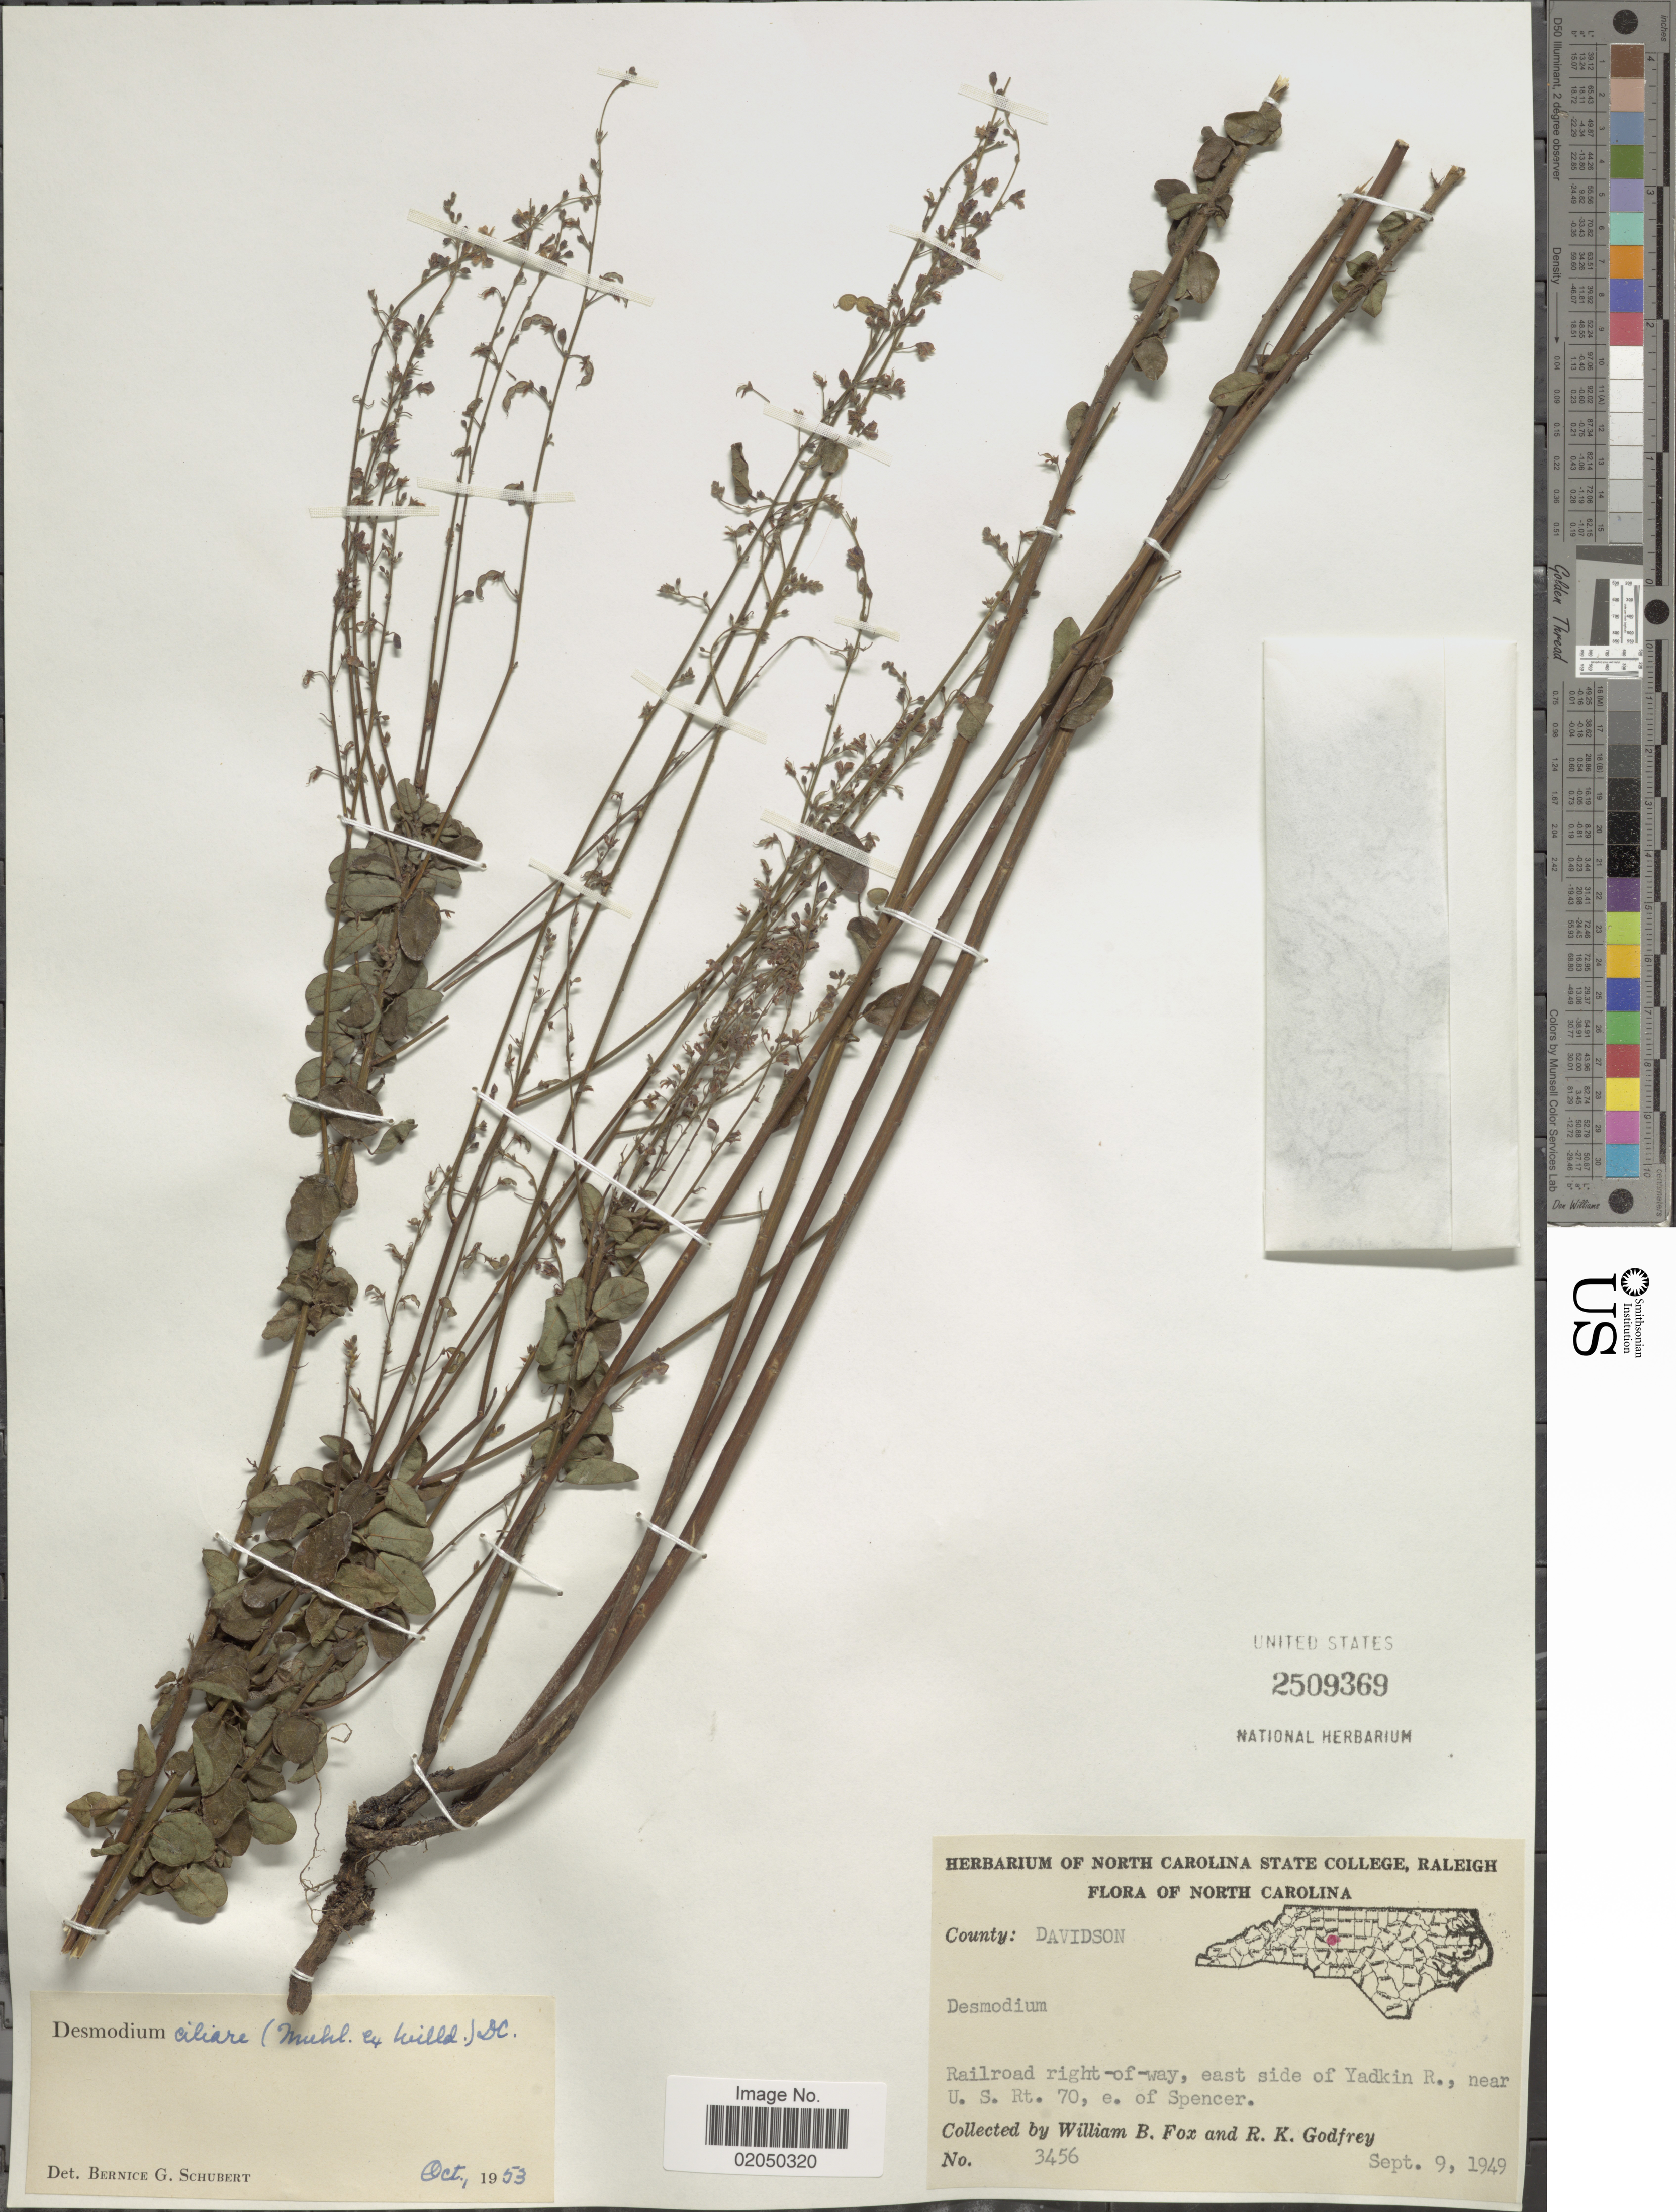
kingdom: Plantae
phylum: Tracheophyta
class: Magnoliopsida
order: Fabales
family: Fabaceae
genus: Desmodium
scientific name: Desmodium ciliare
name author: (Muhl. ex Willd.) DC.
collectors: W. B. Fox & R. K. Godfrey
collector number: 3456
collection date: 1949-09-09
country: United States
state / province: North Carolina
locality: County: Davidson, Railroad right of way, east side of Yadkin R., near U.S. Rt 70, e of Spencer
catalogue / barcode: US 2509369